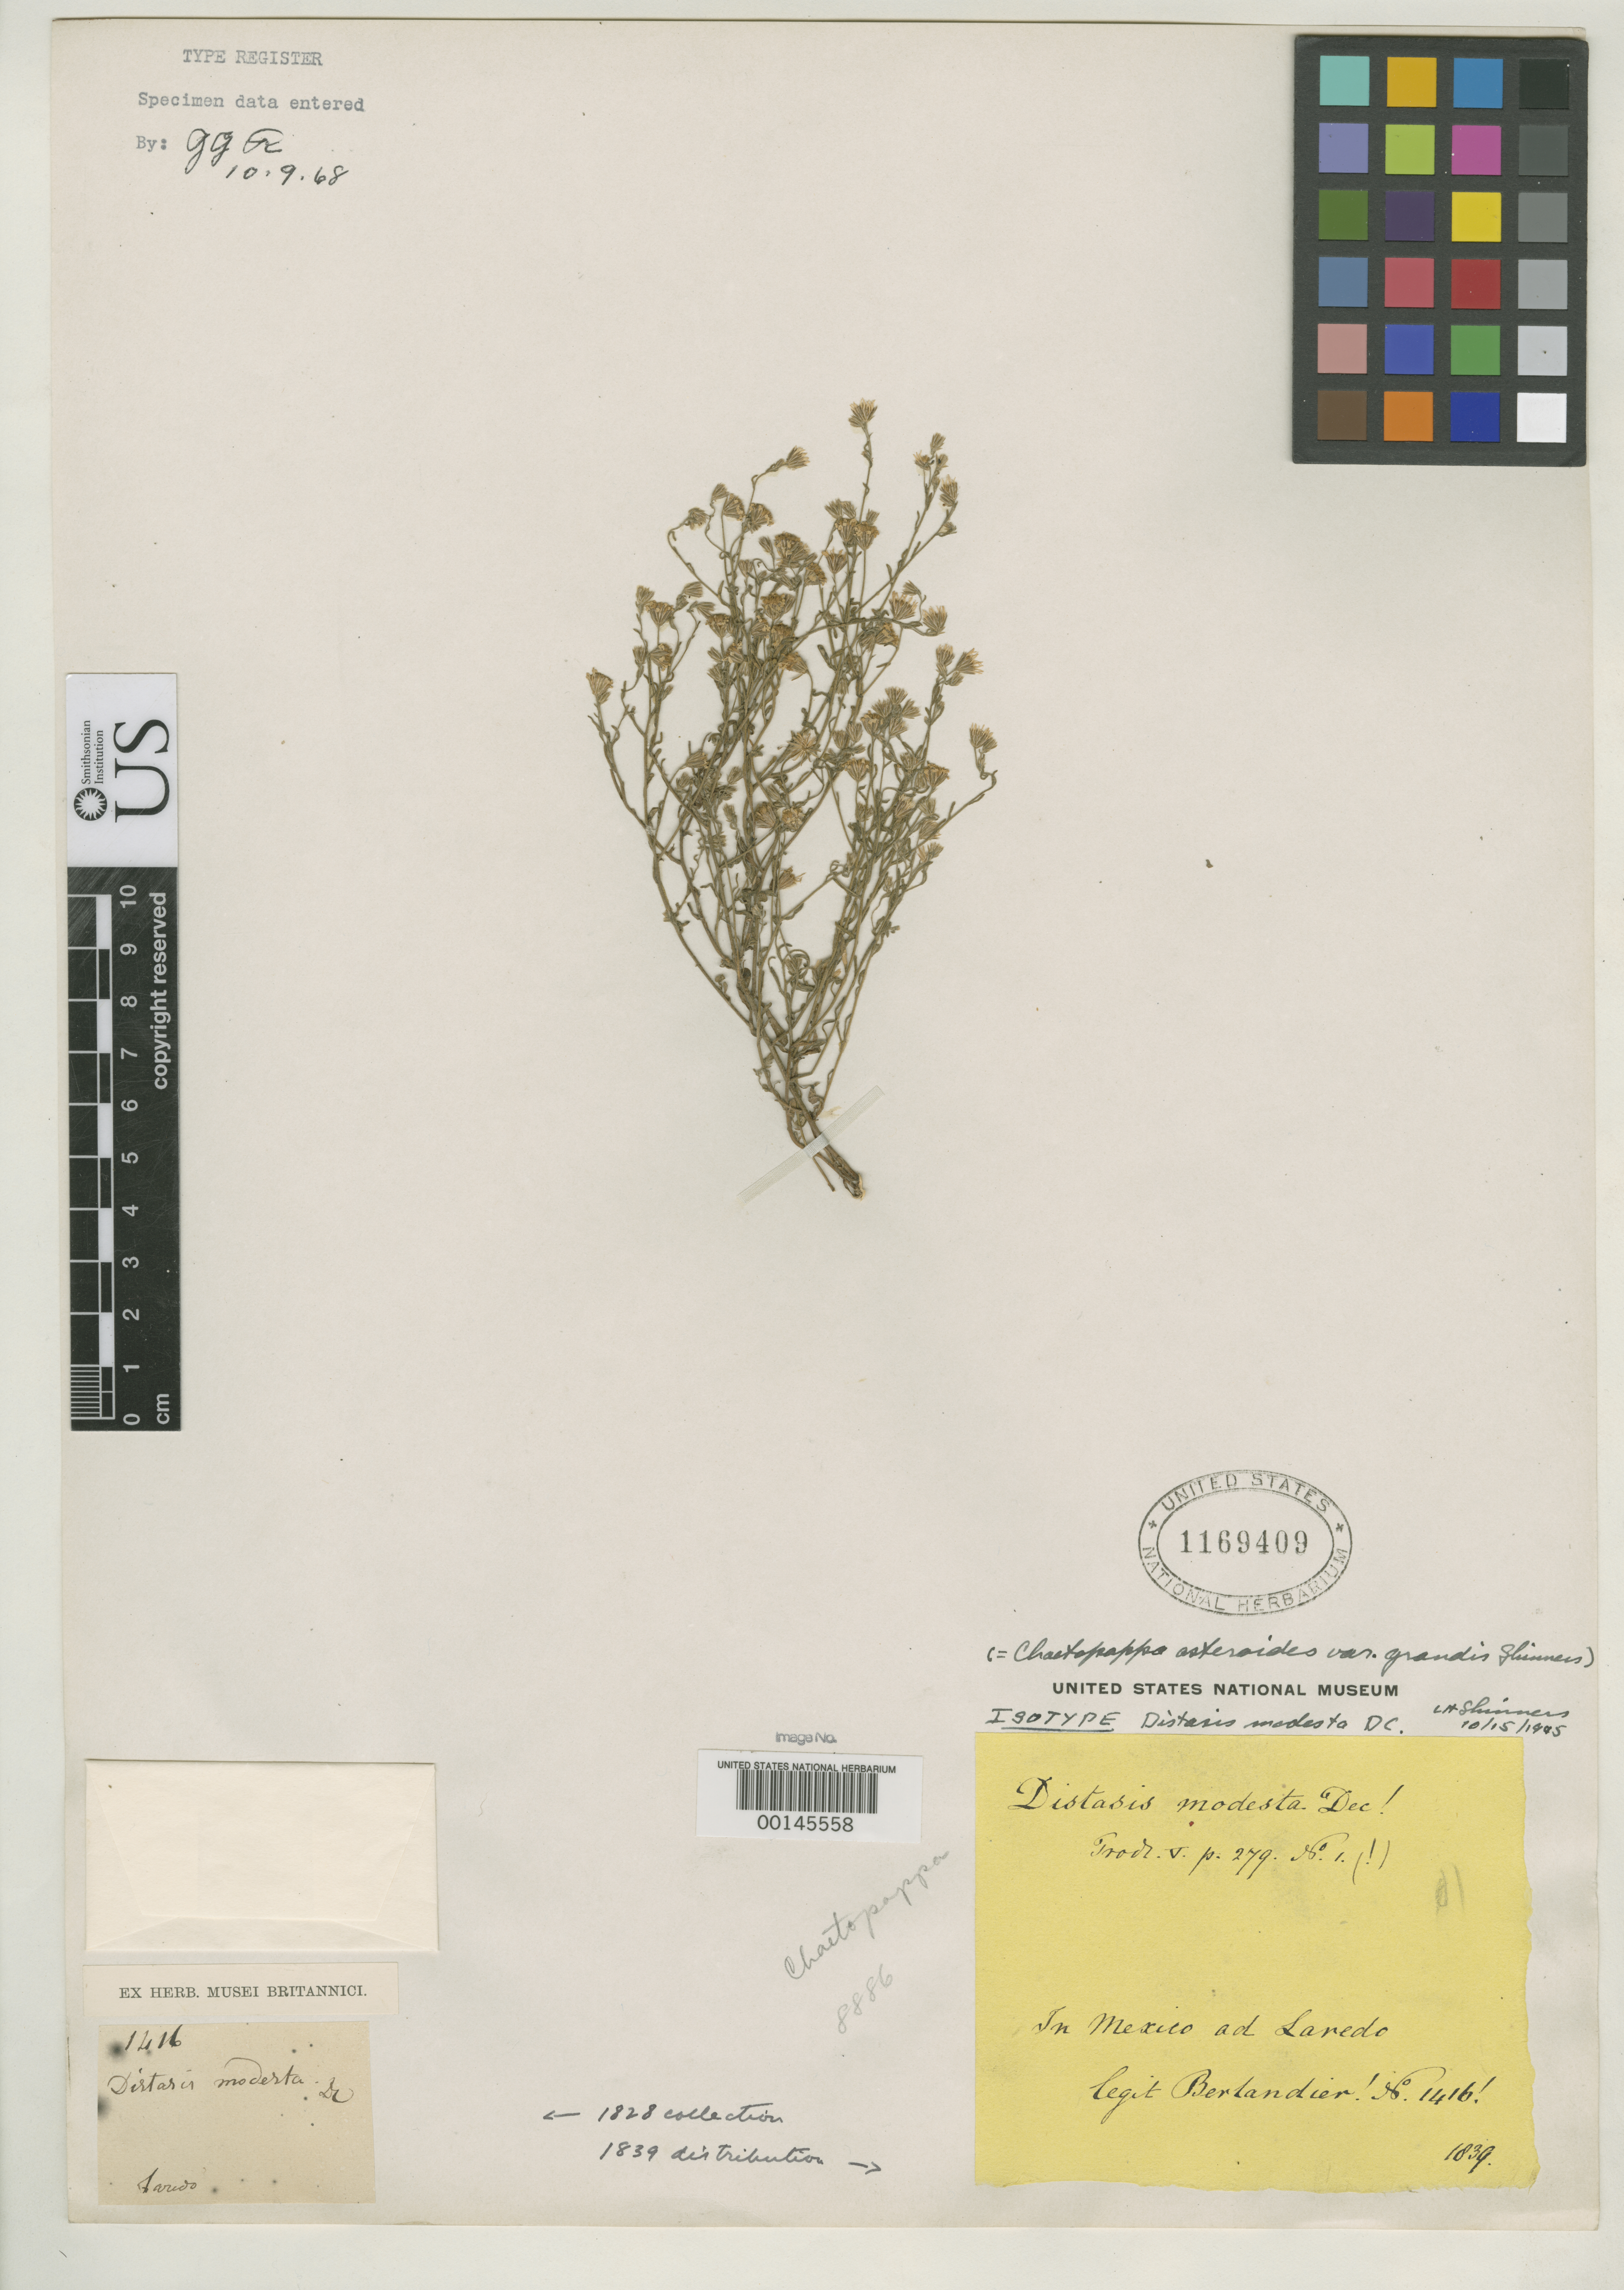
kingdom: Plantae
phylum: Tracheophyta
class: Magnoliopsida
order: Asterales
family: Asteraceae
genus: Distasis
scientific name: Distasis modesta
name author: DC.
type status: Isotype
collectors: J. L. Berlandier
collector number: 1416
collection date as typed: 1828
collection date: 1828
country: United States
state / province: Texas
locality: Laredo.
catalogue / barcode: US 1169409